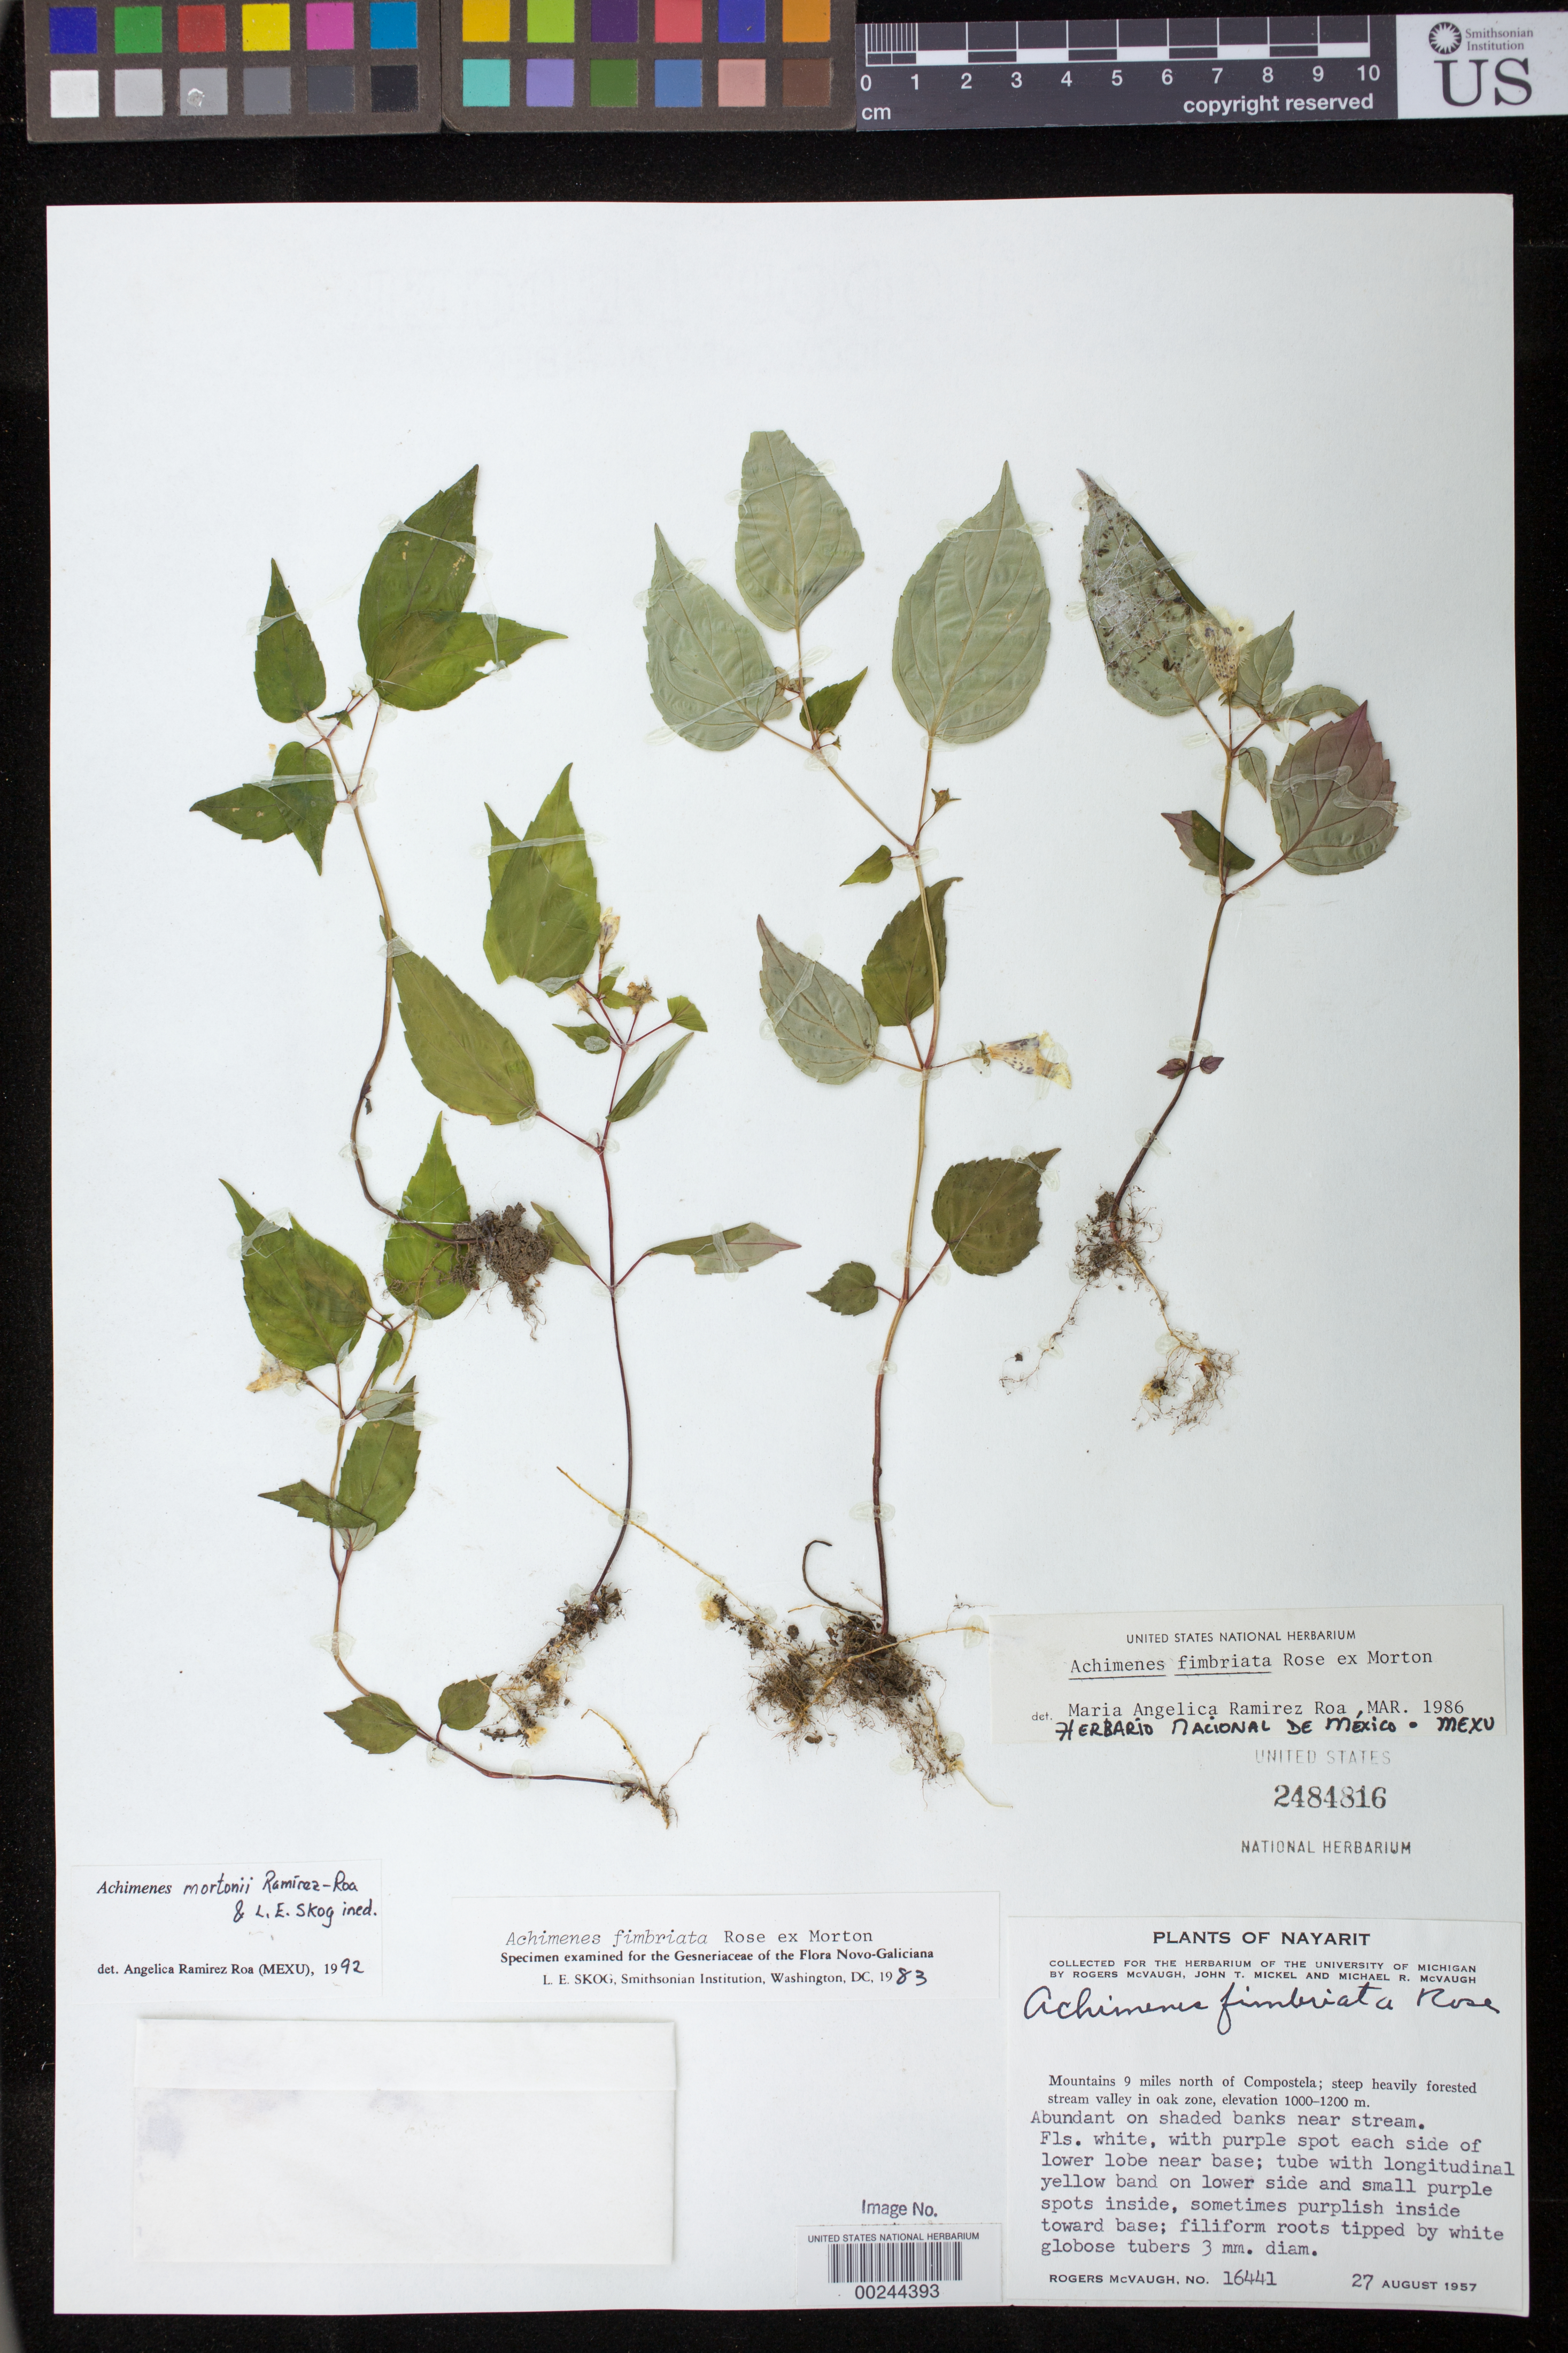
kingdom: Plantae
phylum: Tracheophyta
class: Magnoliopsida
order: Lamiales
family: Gesneriaceae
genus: Achimenes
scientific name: Achimenes fimbriata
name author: Rose ex C.V. Morton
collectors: R. McVaugh, J. T. Mickel & M. R. McVaugh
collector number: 16441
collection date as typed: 27 Aug 1957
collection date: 1957-08-27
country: Mexico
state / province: Nayarit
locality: Mountains 9 mi N of Compostela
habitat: Abundant on shaded banks near stream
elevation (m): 1000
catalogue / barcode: US 2484816